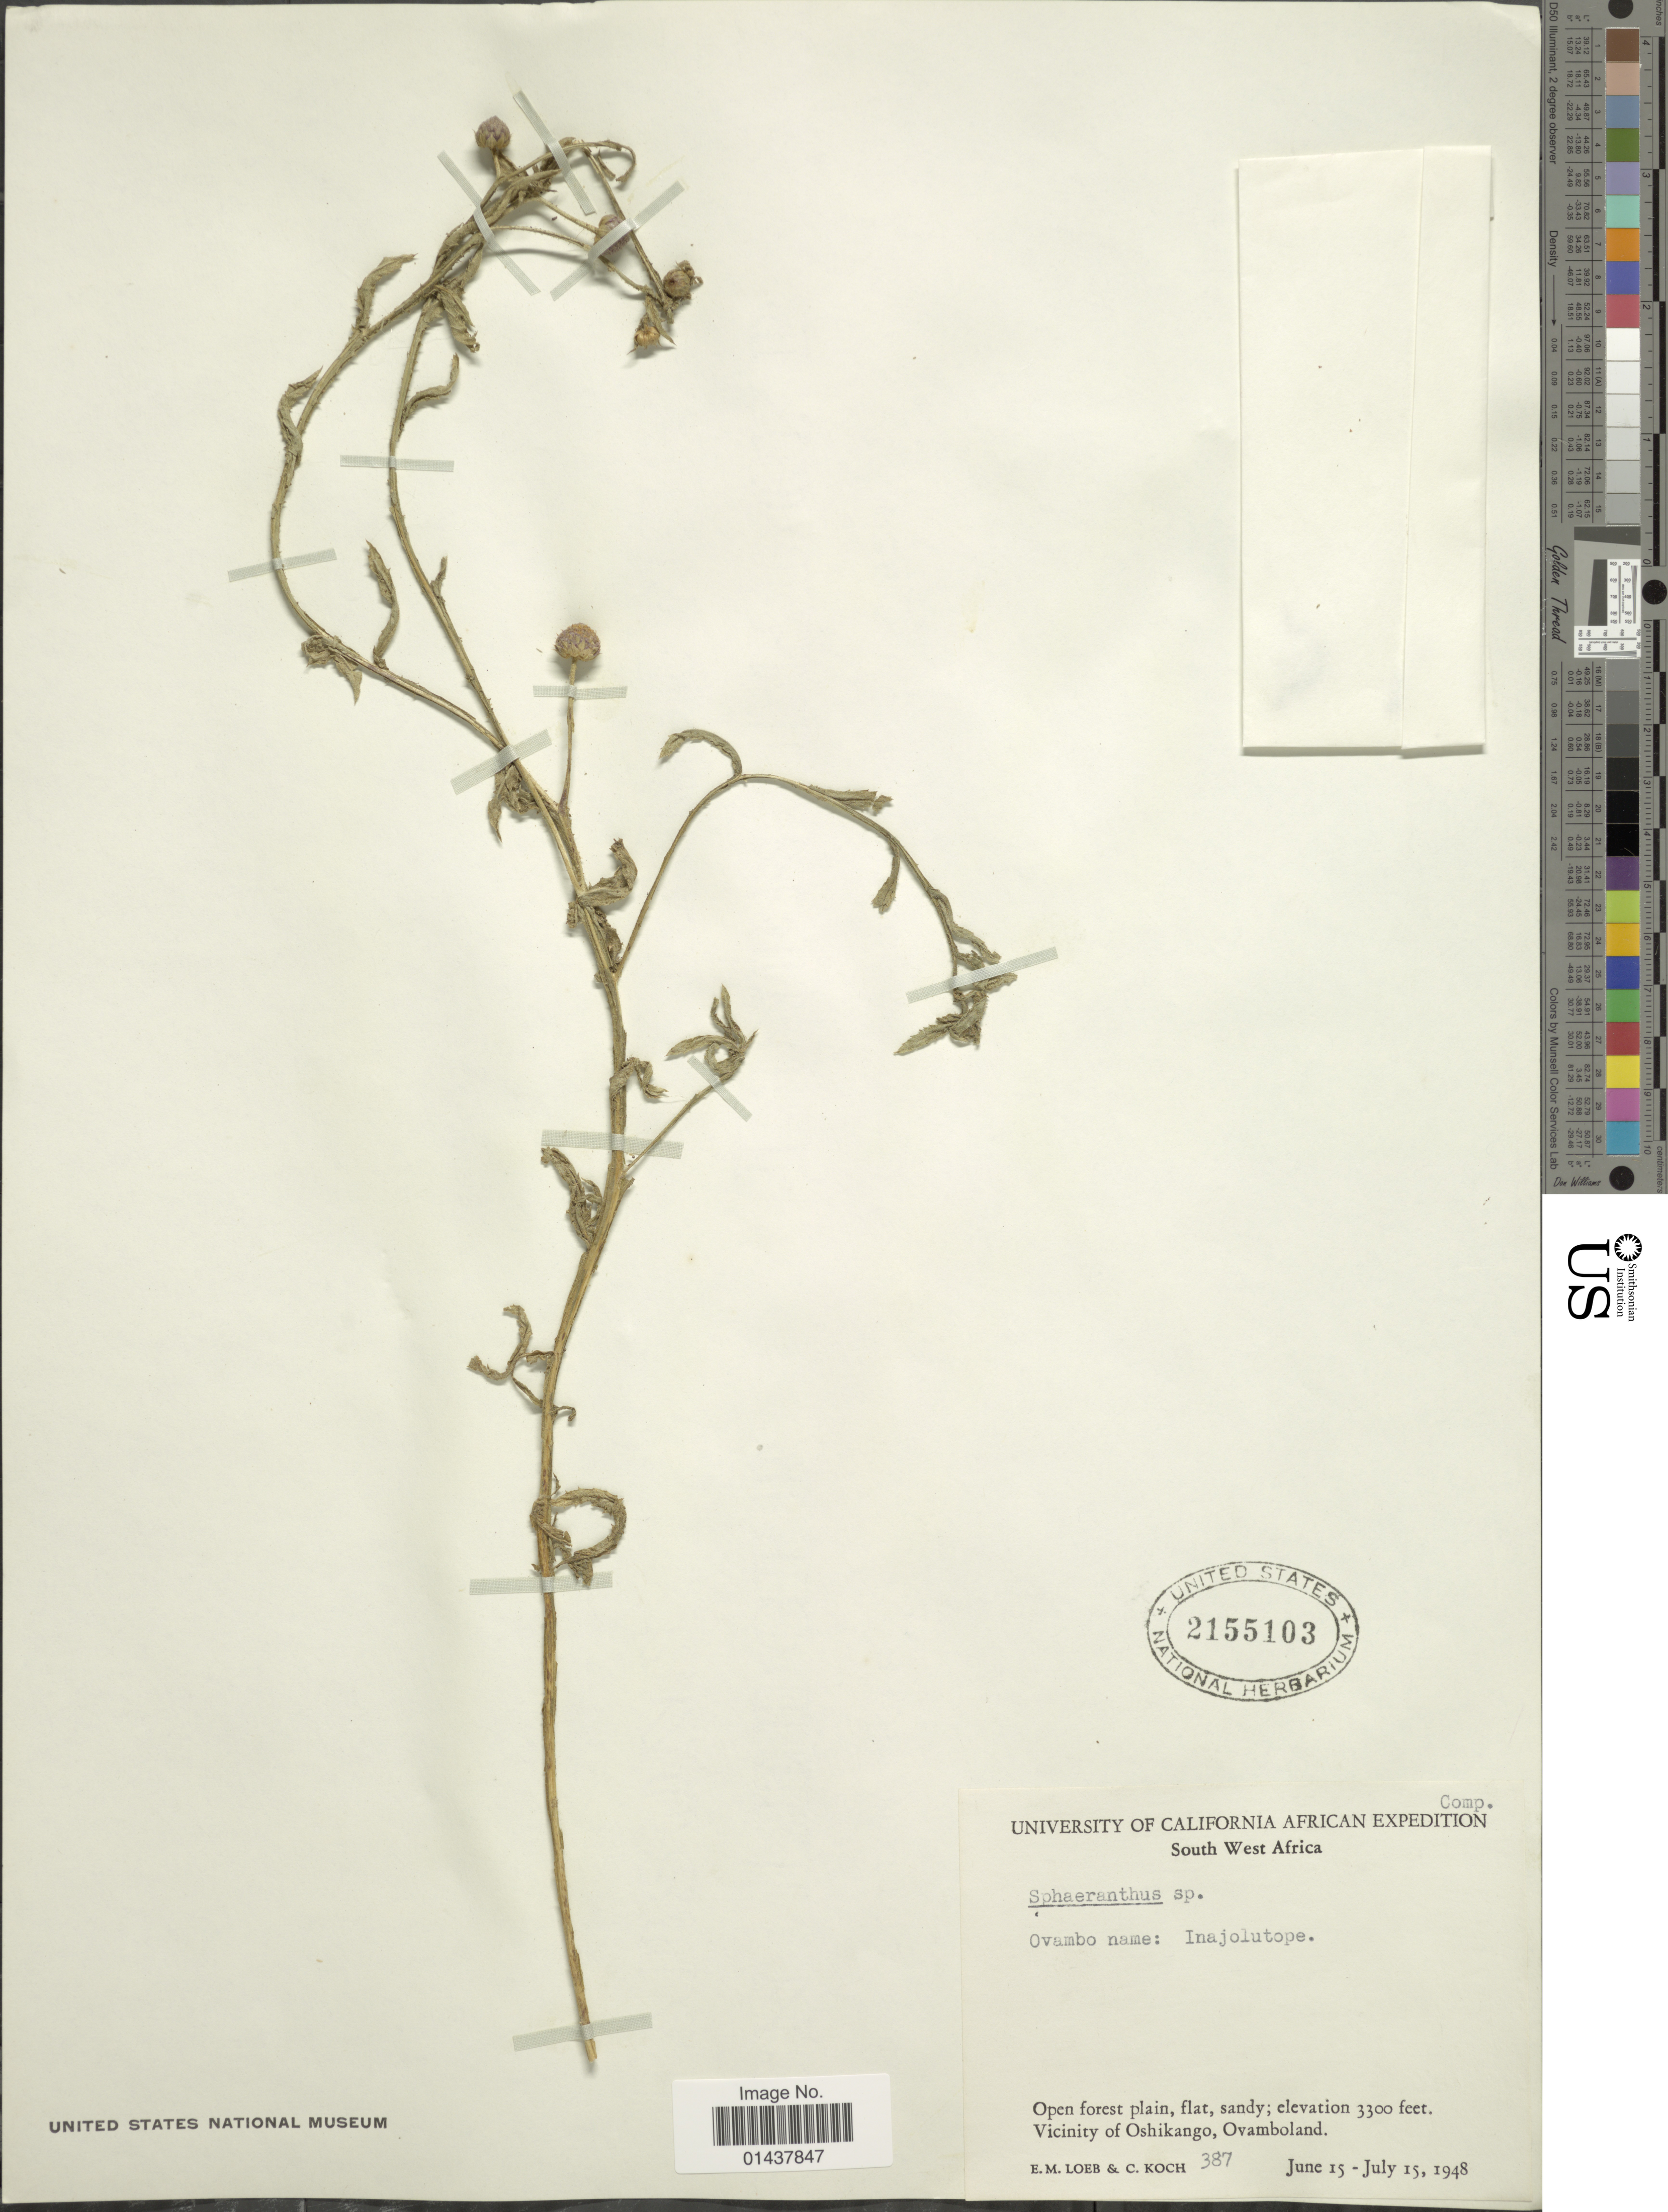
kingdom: Plantae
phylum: Tracheophyta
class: Magnoliopsida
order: Asterales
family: Asteraceae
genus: Sphaeranthus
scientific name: Sphaeranthus sp.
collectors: E. Loeb & C. Koch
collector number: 387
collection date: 1948-06-15/1948-07-16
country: Namibia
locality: South West Africa, Vicinity of Oshikango, Ovamboland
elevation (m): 1006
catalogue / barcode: US 2155103